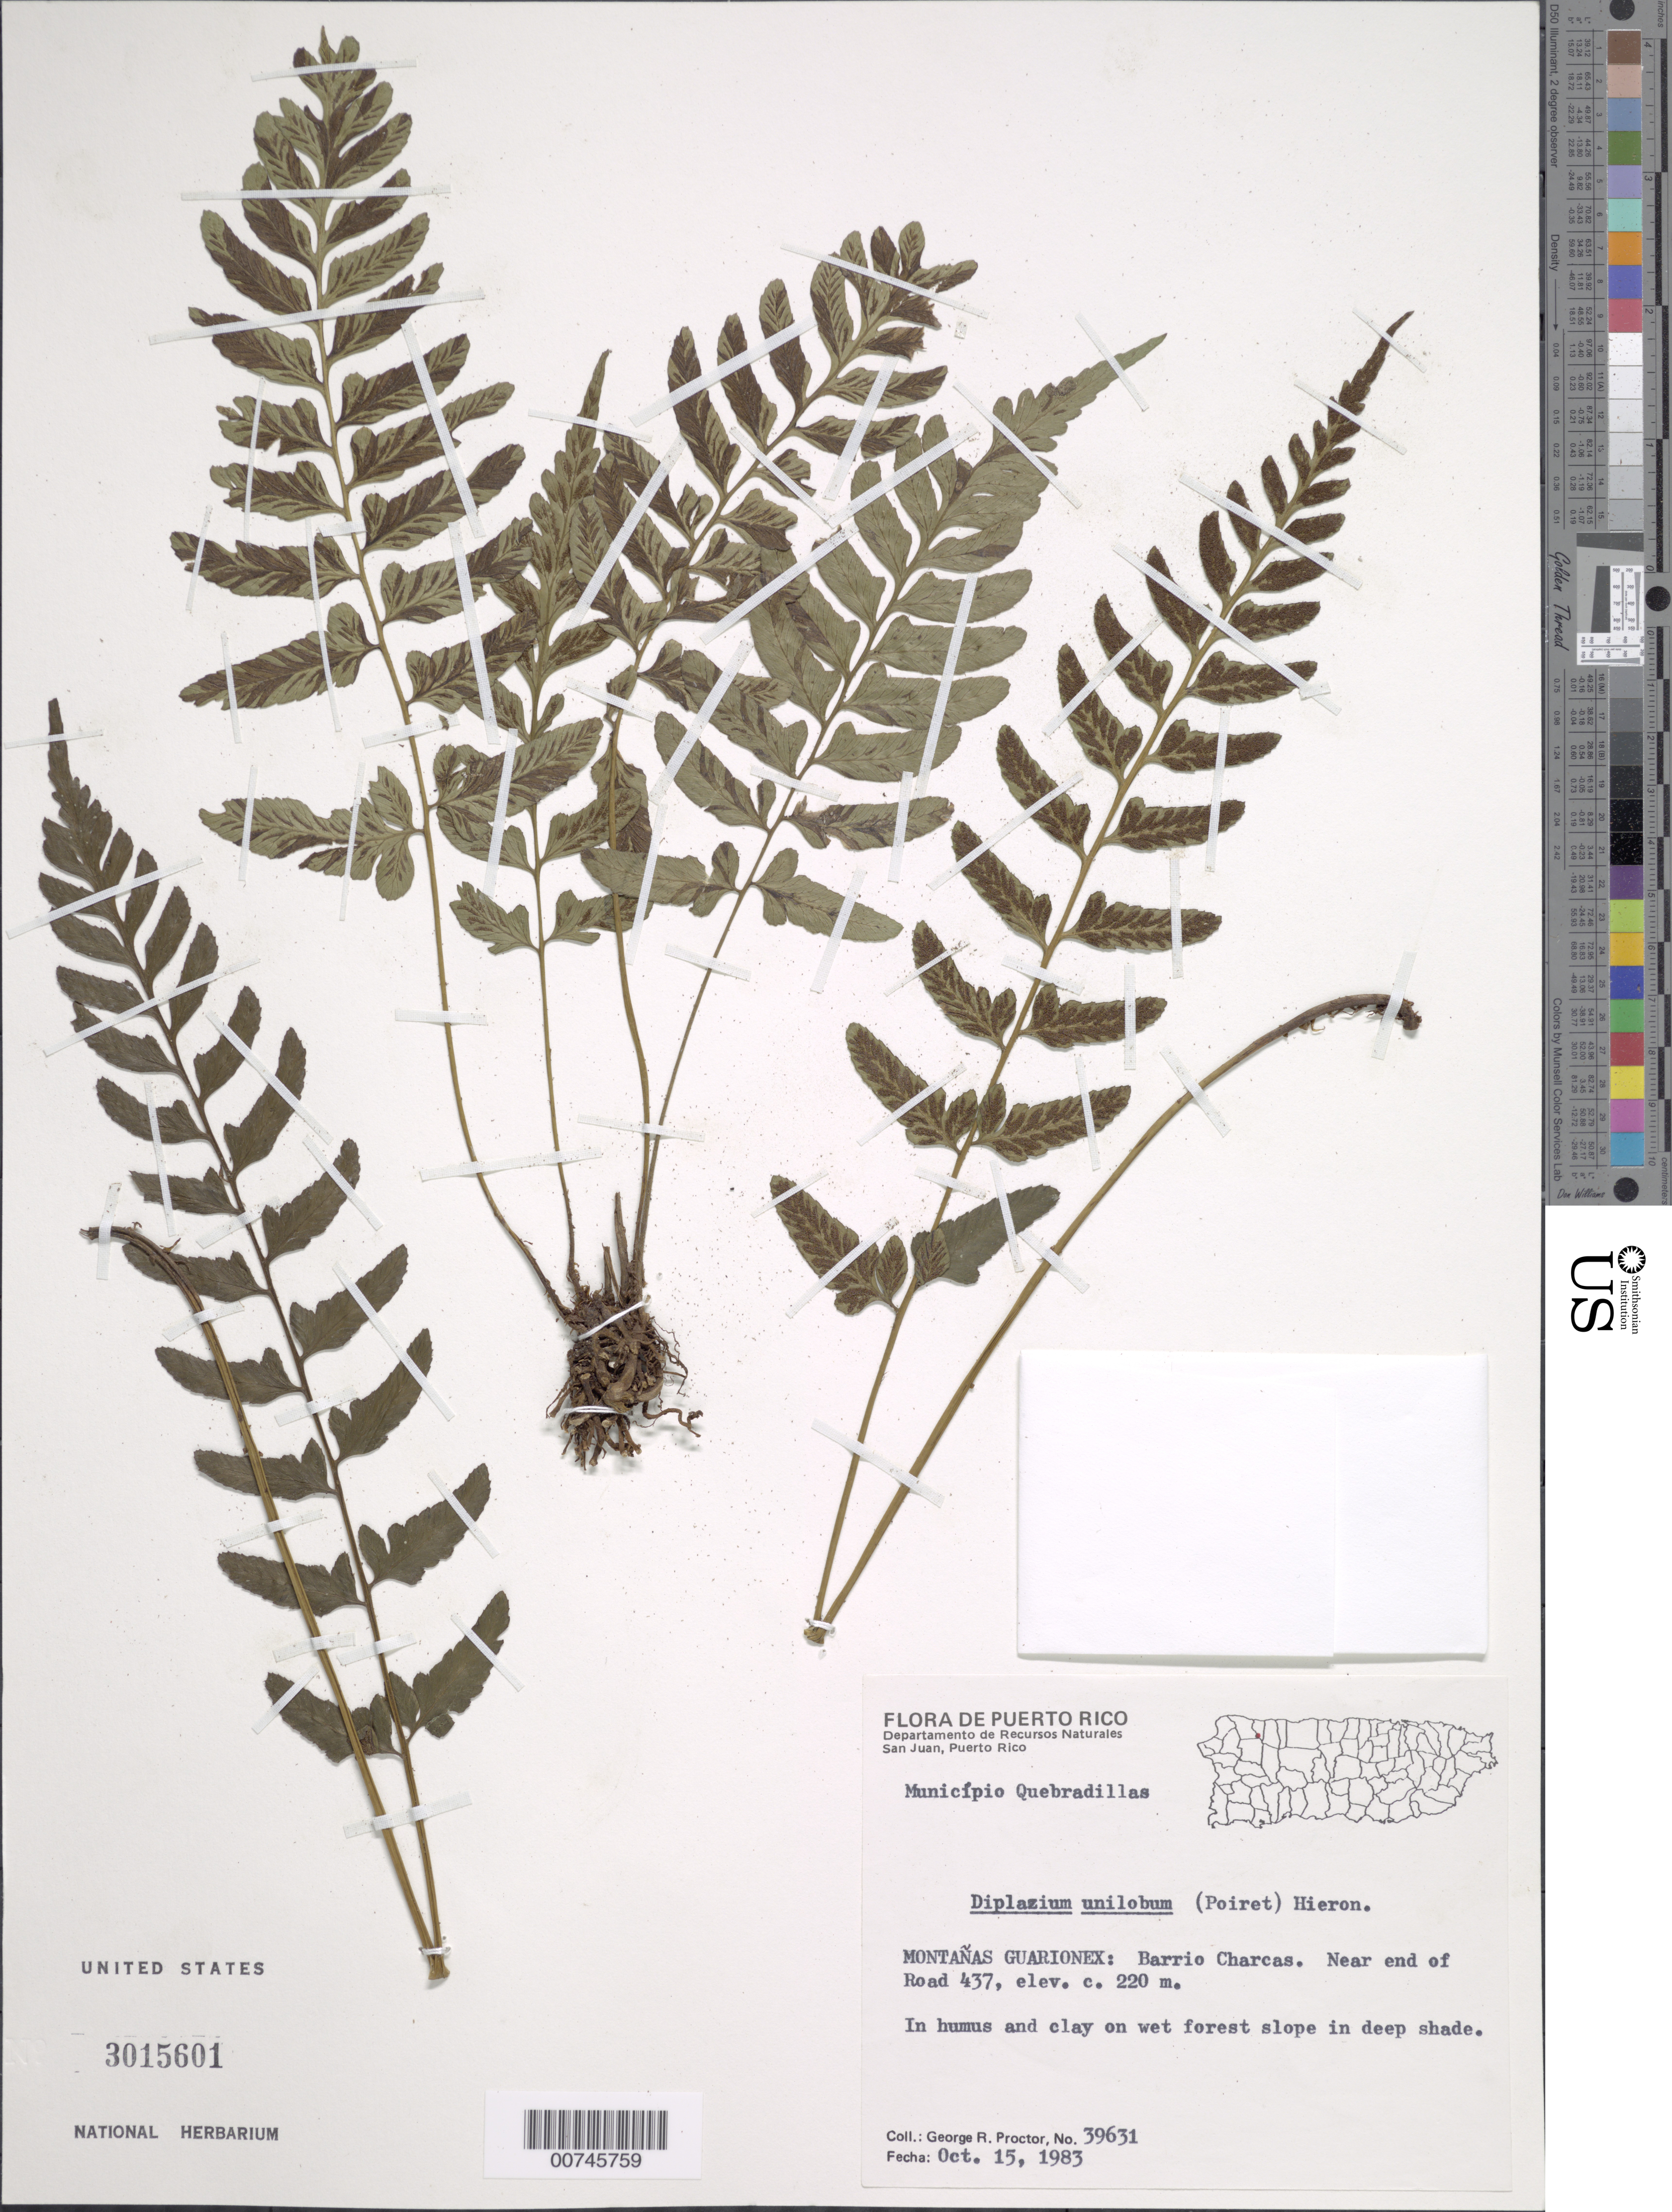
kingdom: Plantae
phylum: Tracheophyta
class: Polypodiopsida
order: Polypodiales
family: Athyriaceae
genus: Diplazium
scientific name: Diplazium unilobum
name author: (Poir.) Hieron.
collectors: G. R. Proctor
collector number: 39631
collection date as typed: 15 Oct 1983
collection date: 1983-10-15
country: Puerto Rico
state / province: Quebradillas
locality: Montañas Guarionex: Barrio Charcas. Near end of Road 437, Municipio Quebradillas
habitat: In humus and clay on wet forest slope in deep shade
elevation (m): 220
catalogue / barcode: US 3015601